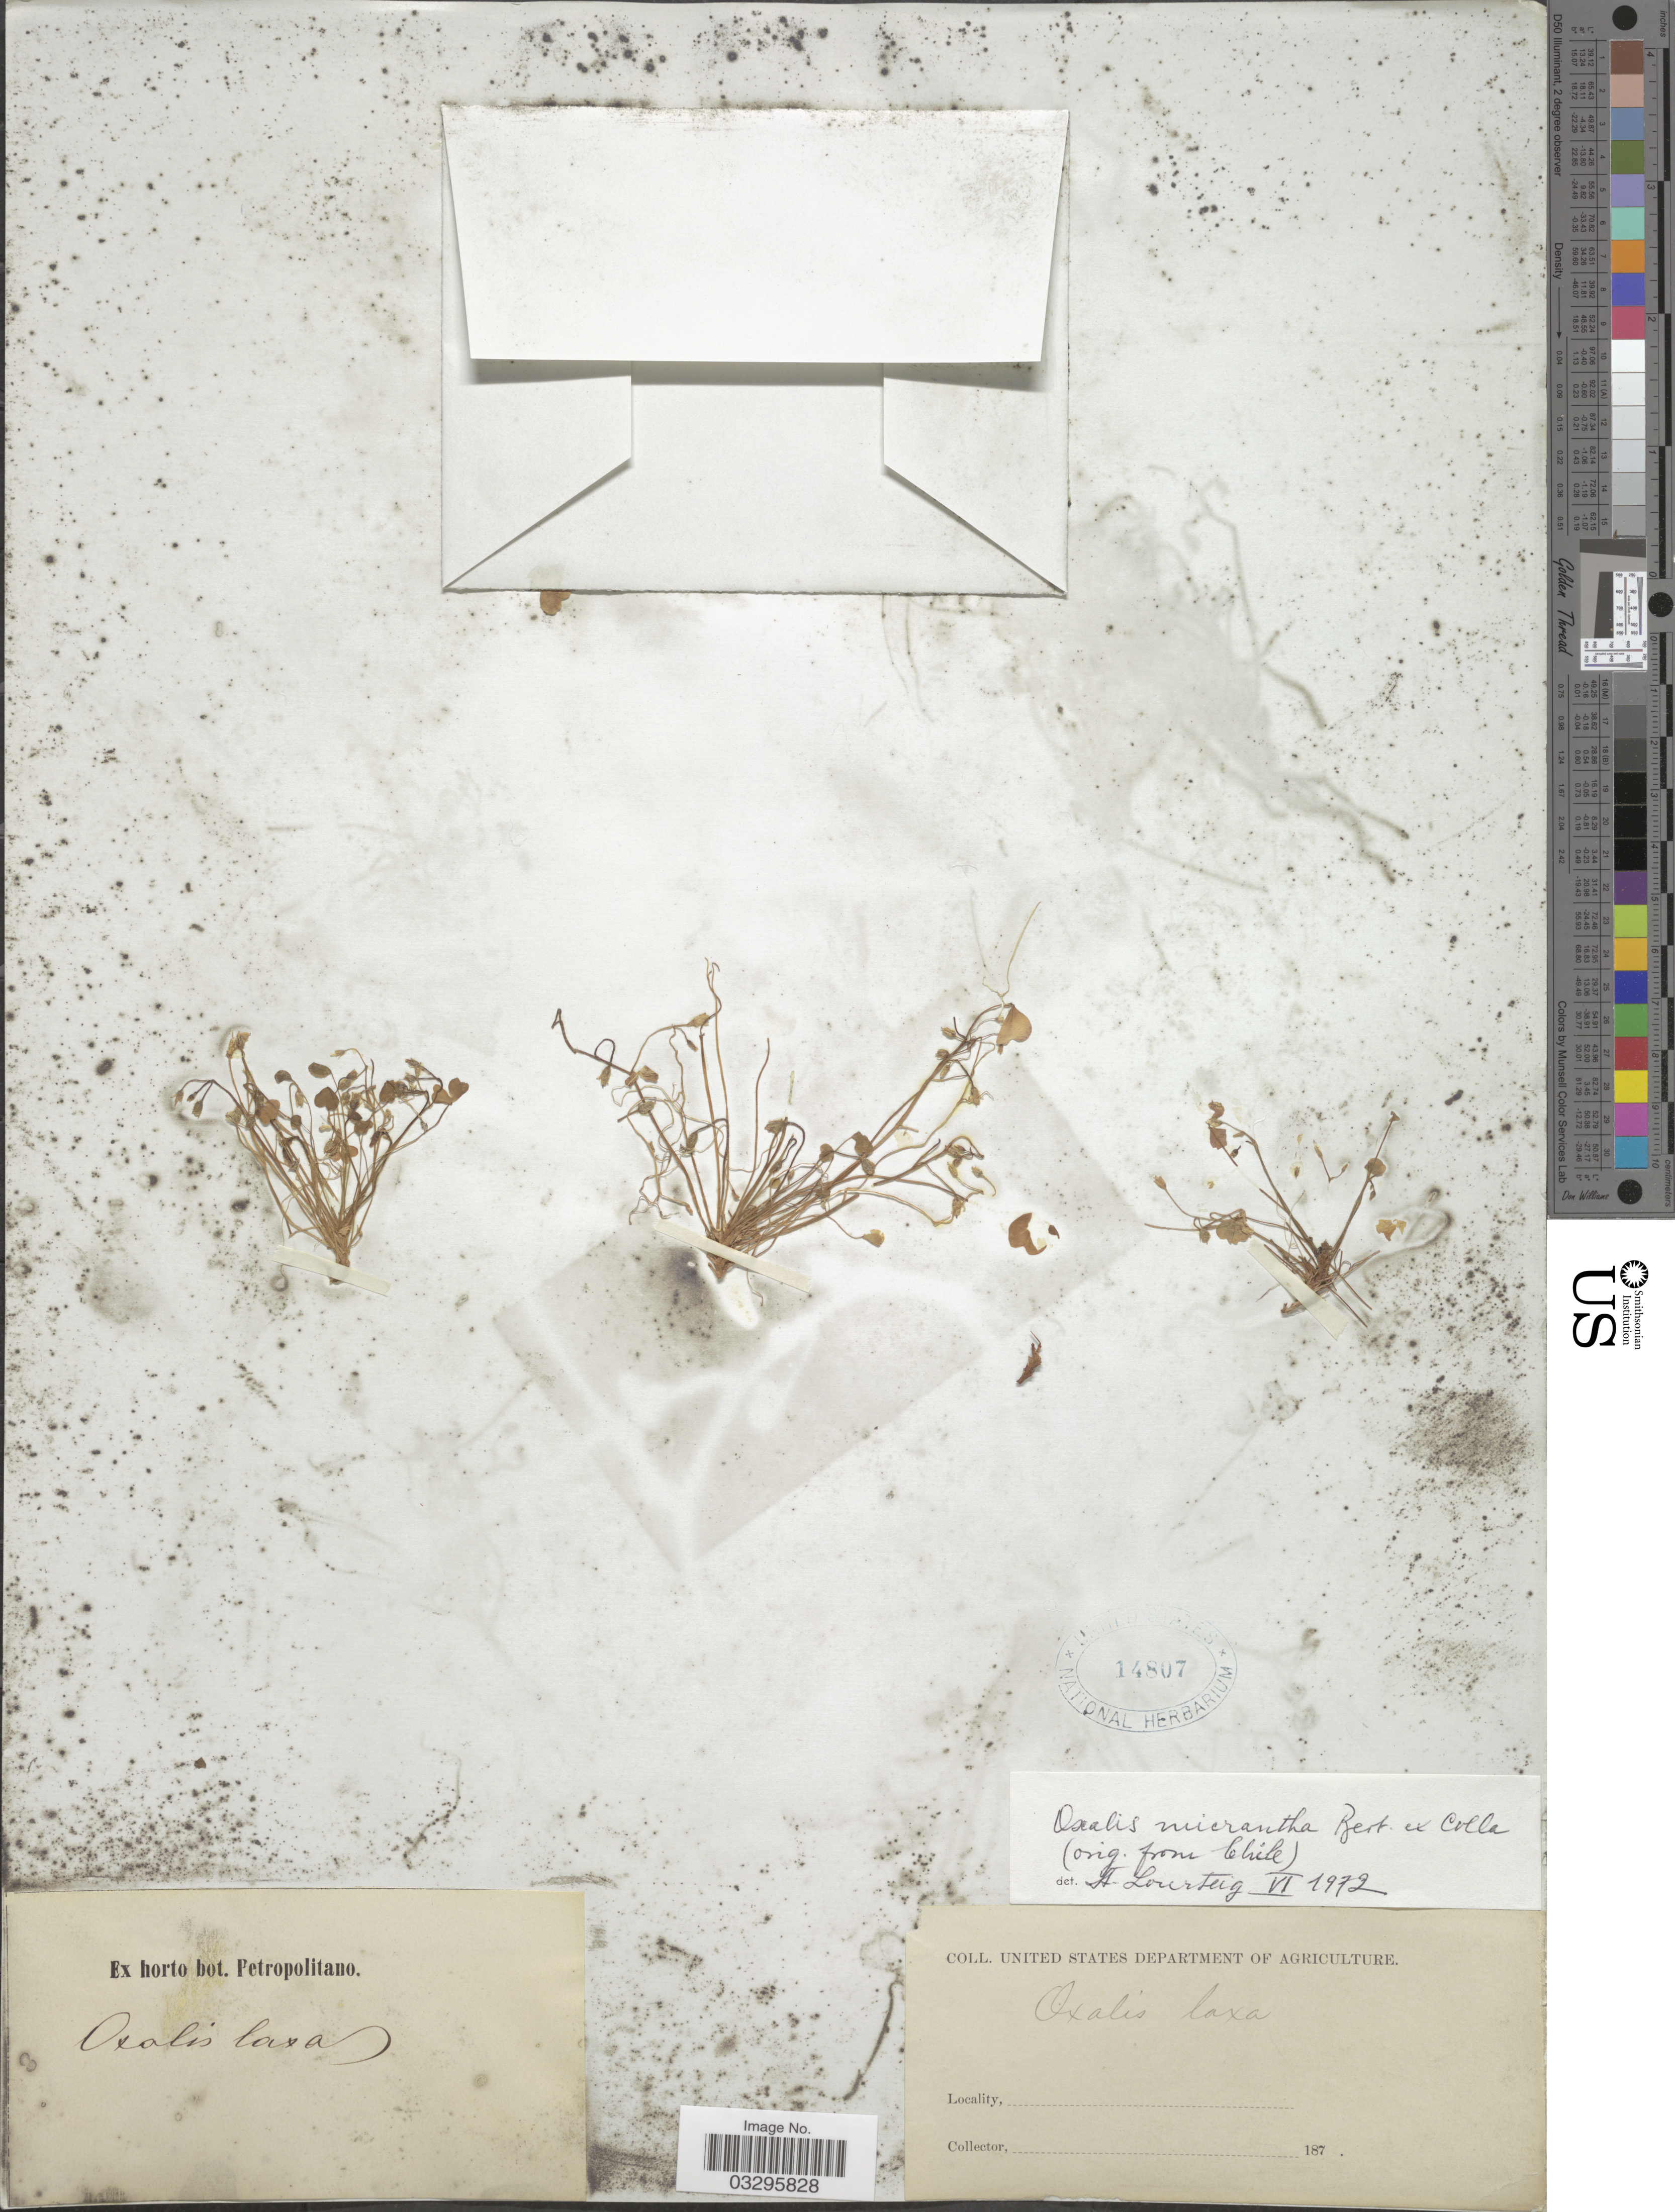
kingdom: Plantae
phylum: Tracheophyta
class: Magnoliopsida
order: Oxalidales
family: Oxalidaceae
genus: Oxalis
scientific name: Oxalis micrantha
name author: Bertero ex Savi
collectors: ex herb. U. S. Department of Agriculture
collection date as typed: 187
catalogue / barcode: US 14807